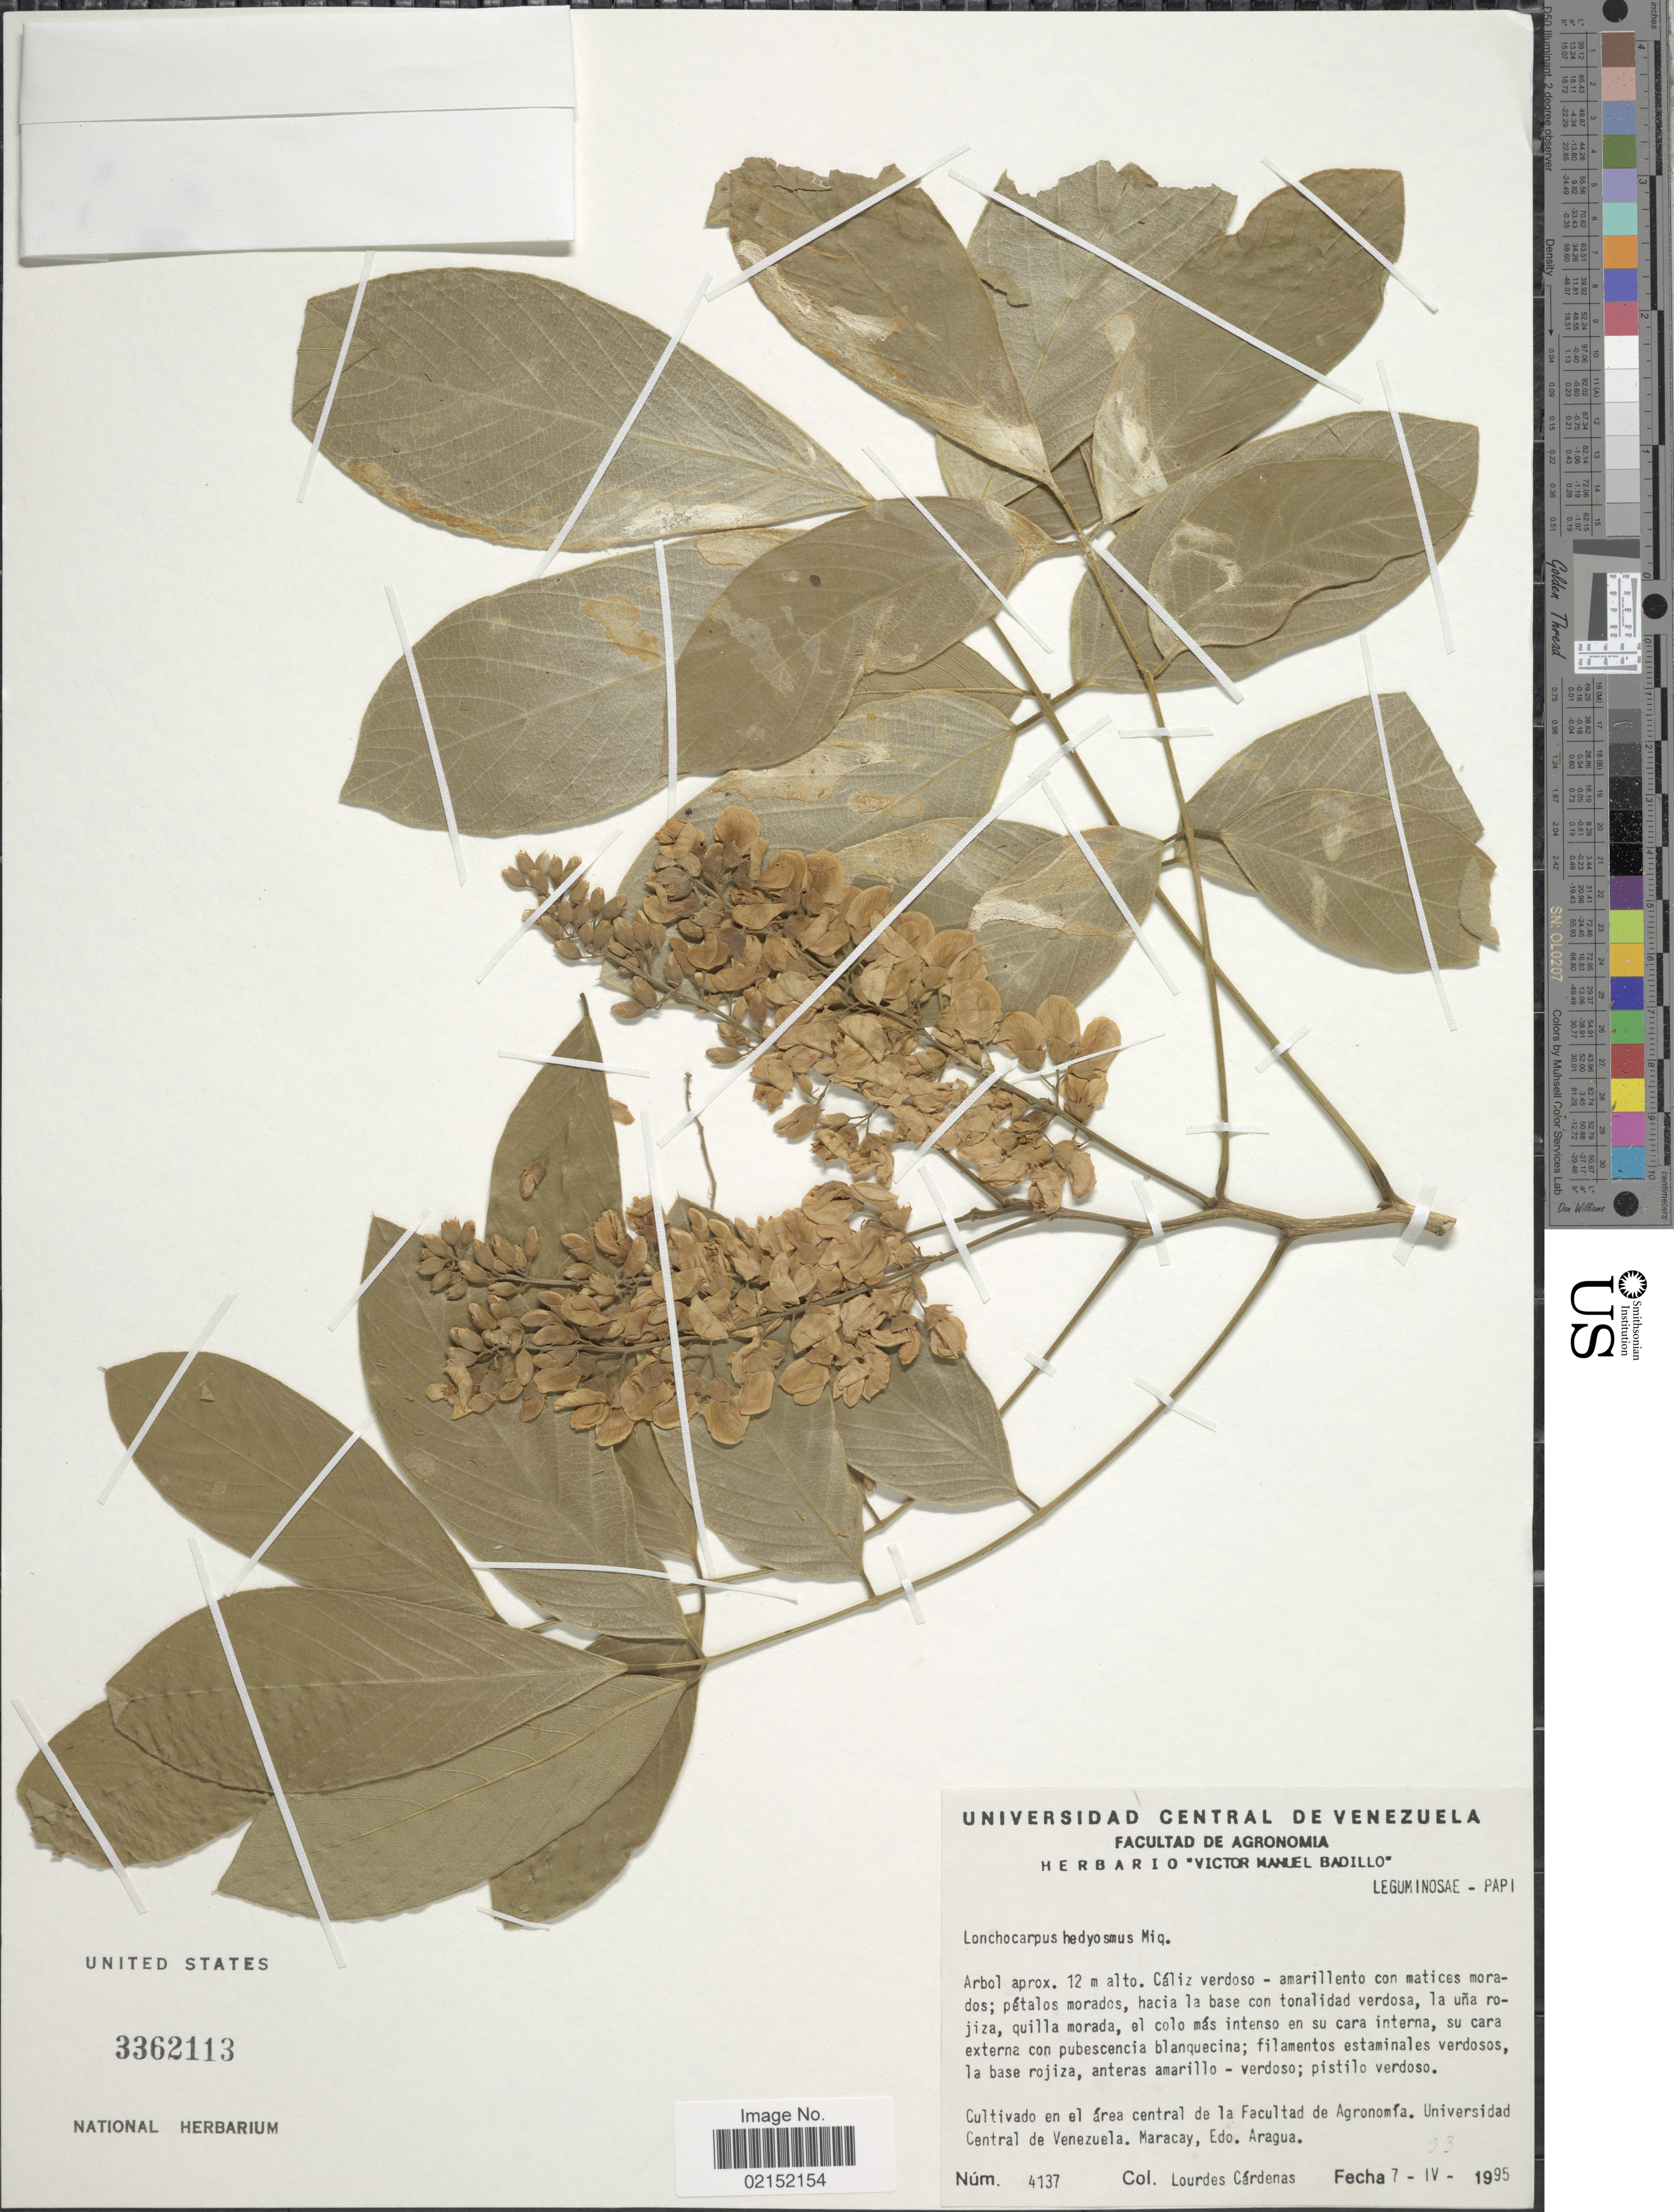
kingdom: Plantae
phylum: Tracheophyta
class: Magnoliopsida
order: Fabales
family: Fabaceae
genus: Lonchocarpus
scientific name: Lonchocarpus hedyosmus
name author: Miq.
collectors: L. Cárdenas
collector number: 4137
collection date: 1995-04-07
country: Venezuela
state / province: Aragua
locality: Cultivado en el area central de la Facultad de Agronomia. Universidad Central de Venezuela. Maracay, Edo. Aragua.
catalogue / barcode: US 3362113